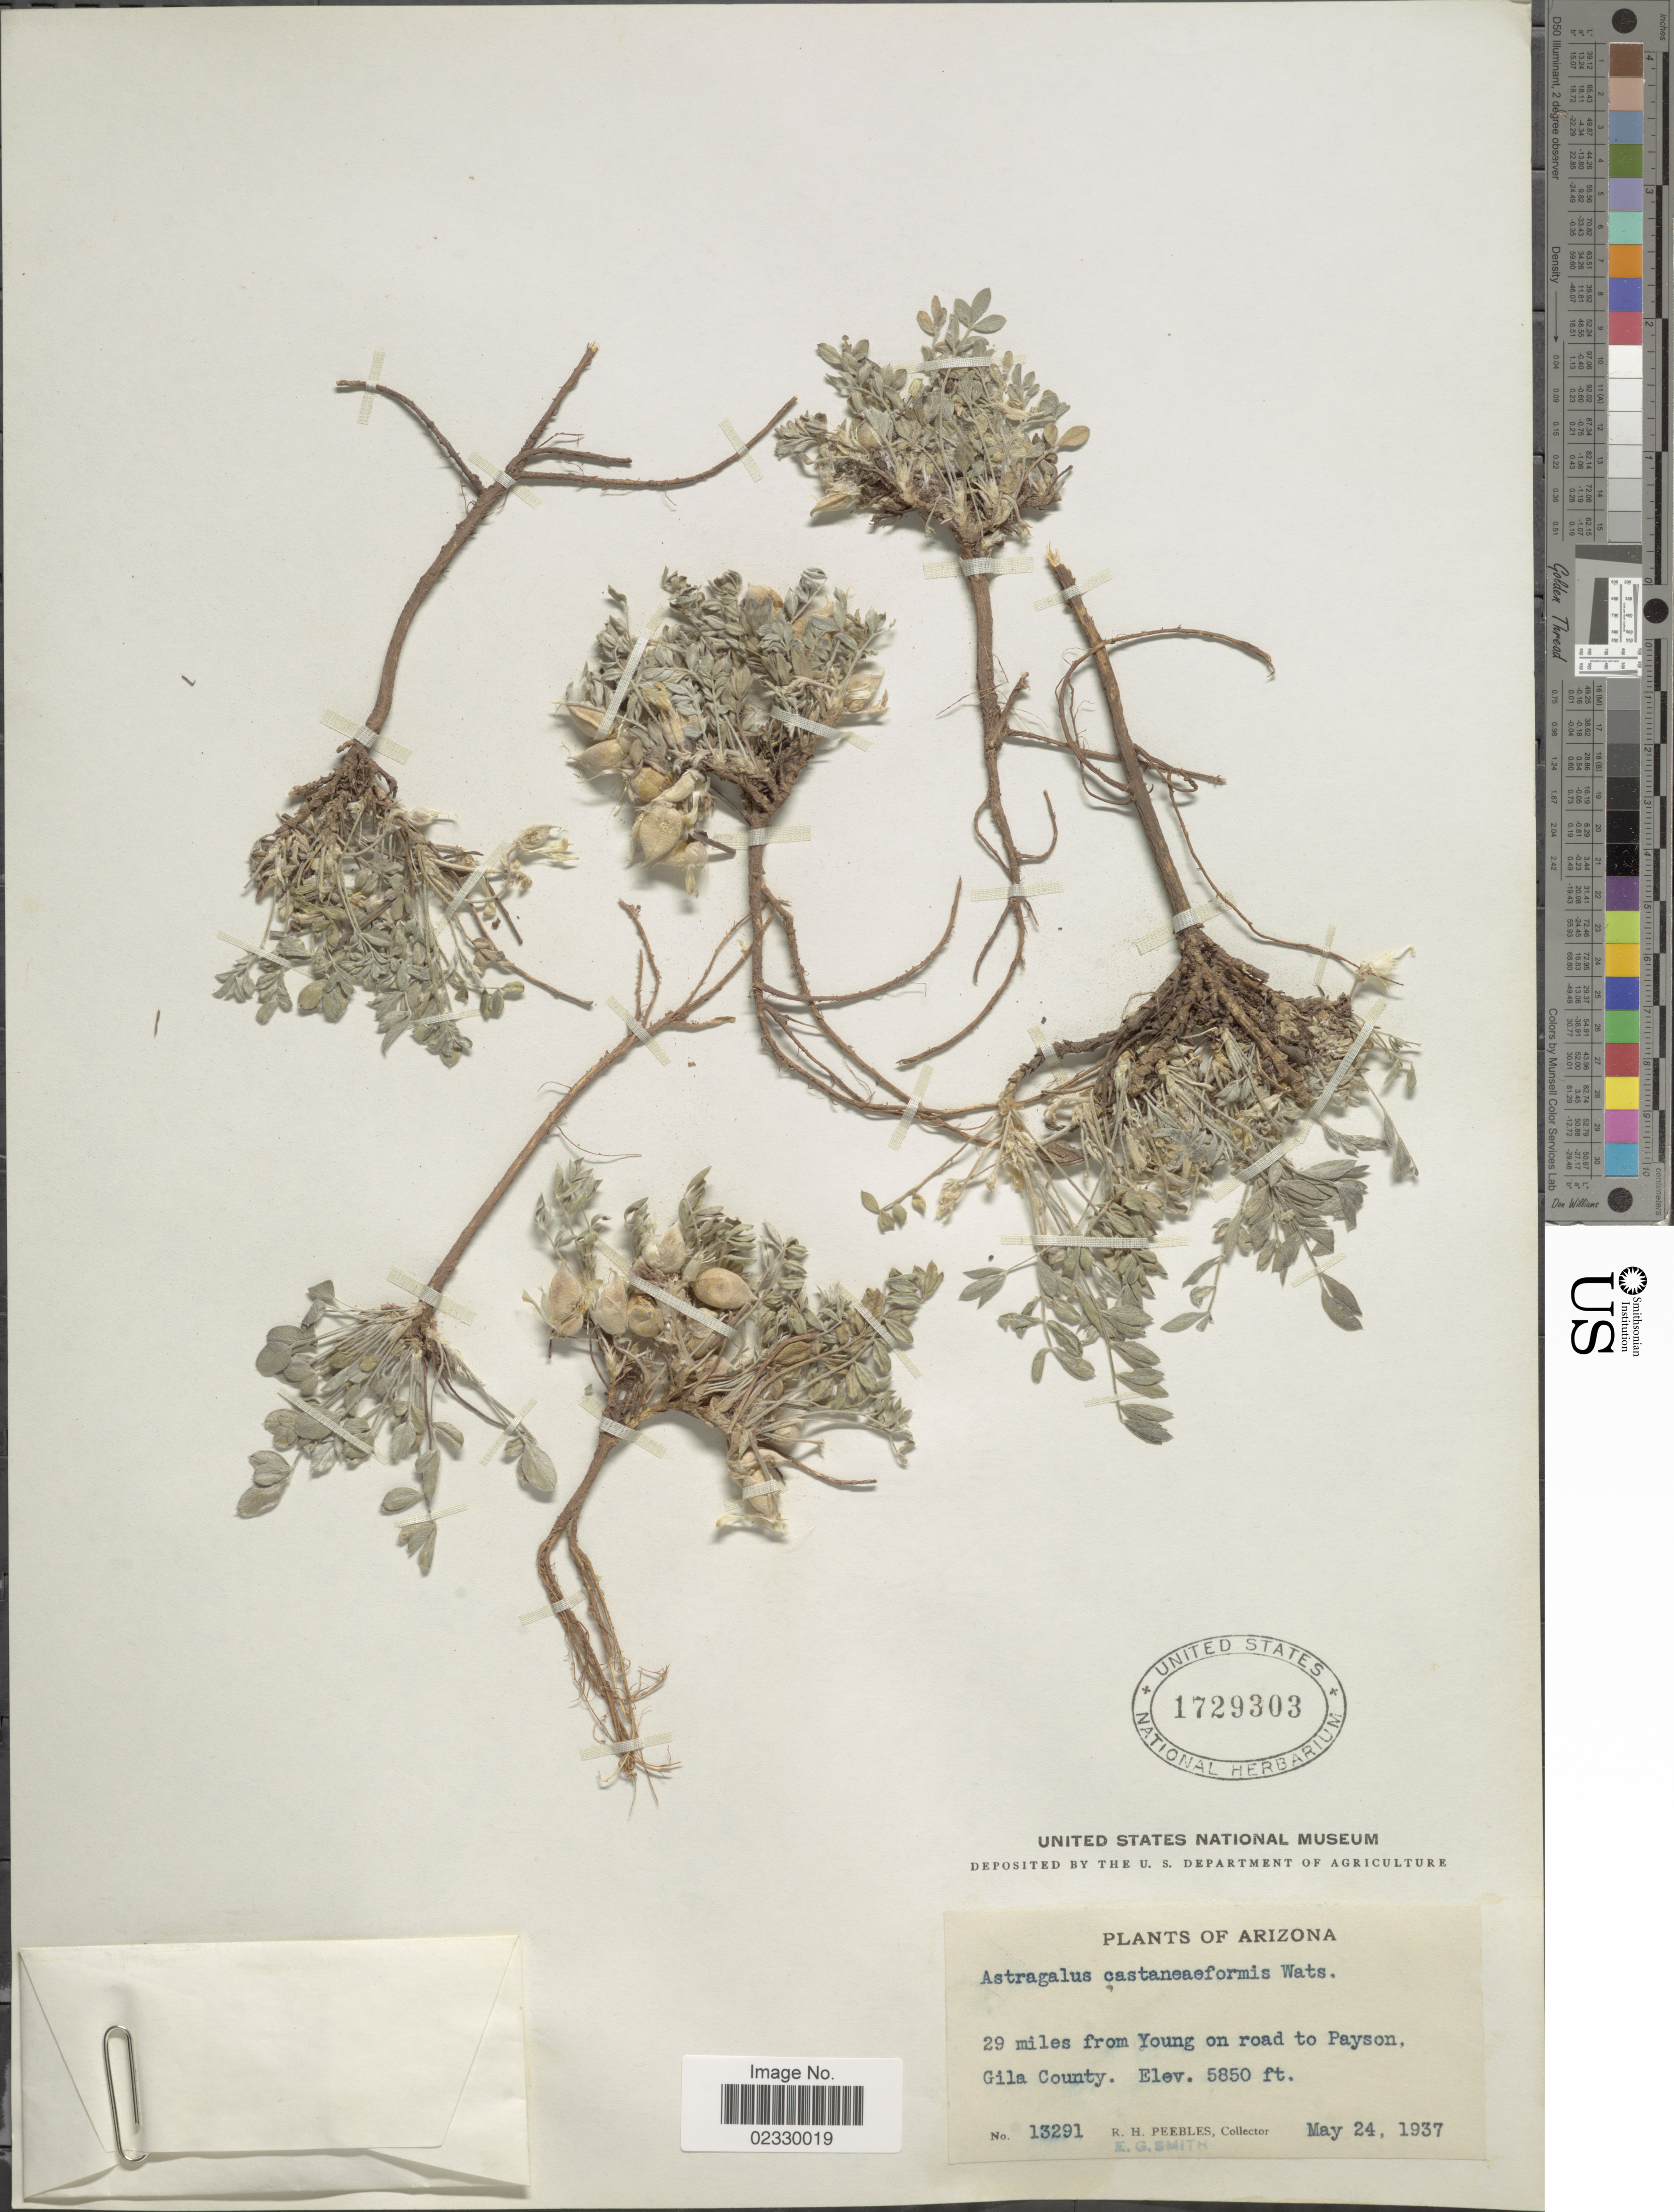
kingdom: Plantae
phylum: Tracheophyta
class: Magnoliopsida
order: Fabales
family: Fabaceae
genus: Astragalus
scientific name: Astragalus castanaeformis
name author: S. Watson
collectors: R. H. Peebles & E. G. Smith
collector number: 13291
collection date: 1937-05-24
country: United States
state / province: Arizona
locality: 29 miles from Young on road to Payson, Gila County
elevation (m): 1783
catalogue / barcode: US 1729303